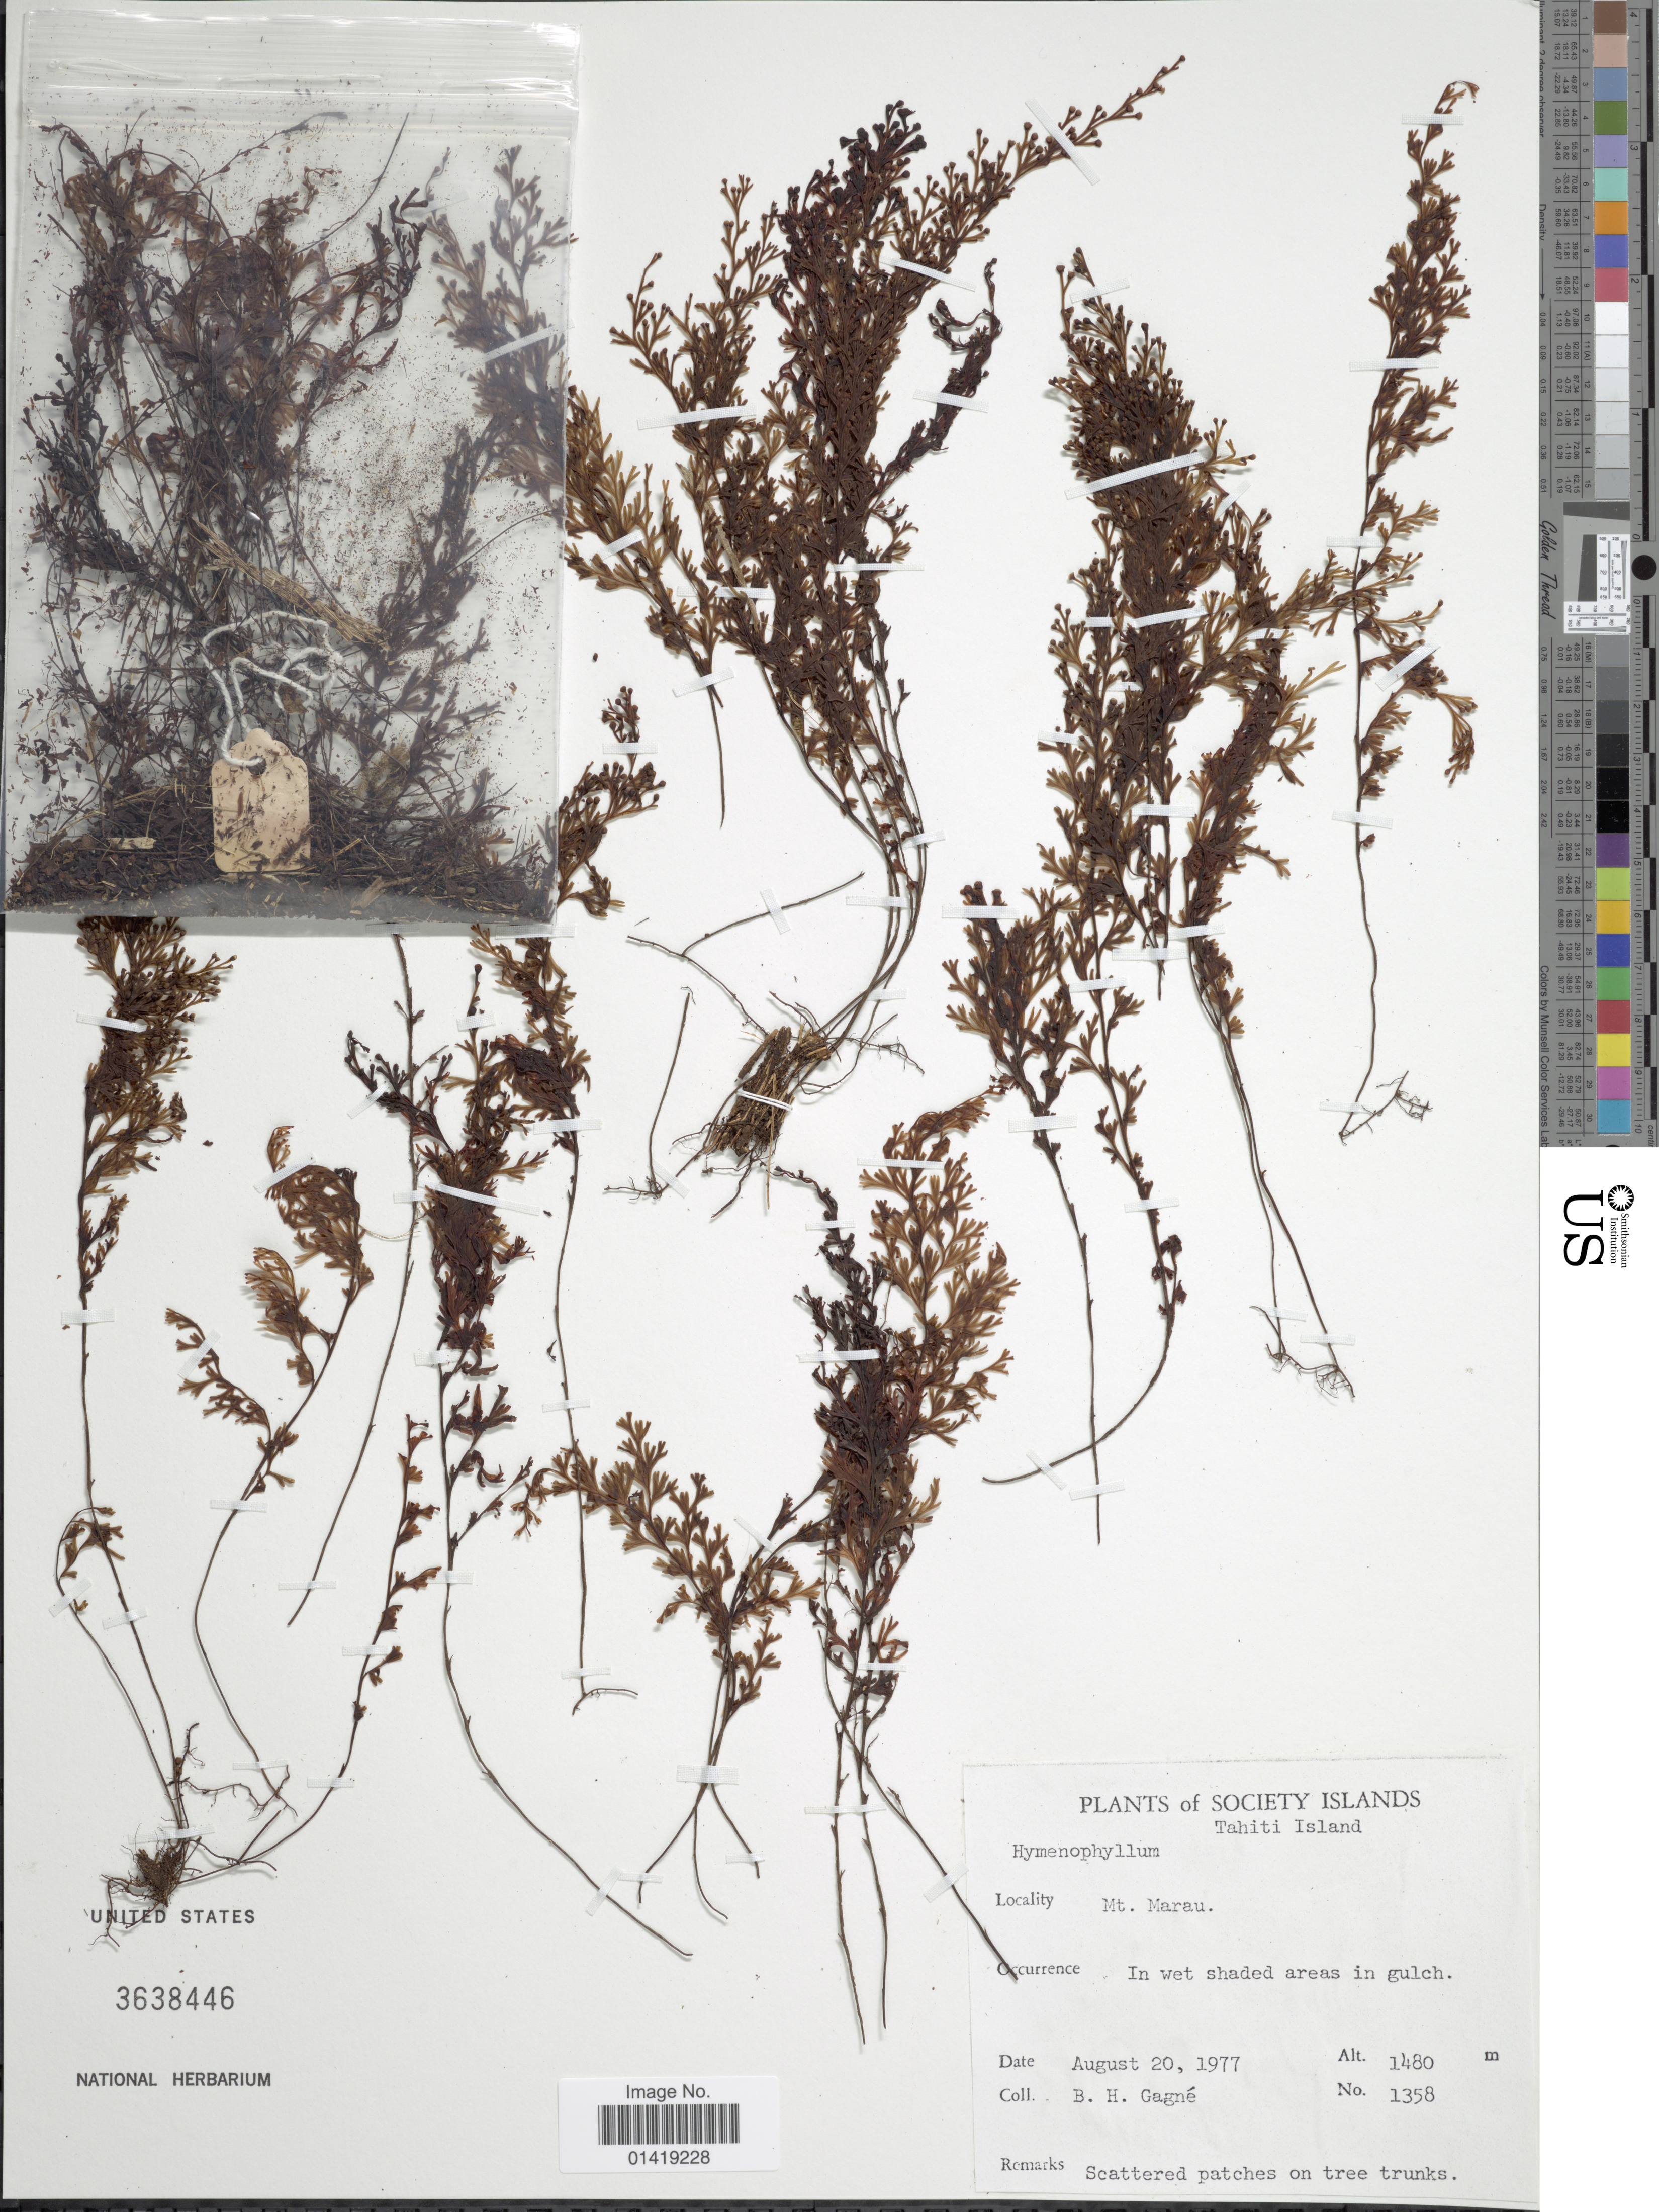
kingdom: Plantae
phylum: Tracheophyta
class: Polypodiopsida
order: Hymenophyllales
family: Hymenophyllaceae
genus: Hymenophyllum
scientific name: Hymenophyllum polyanthos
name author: (Sw.) Sw.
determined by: Florence, J.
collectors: B. H. Gagné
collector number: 1358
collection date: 1977-08-20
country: French Polynesia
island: Tahiti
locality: Society Islands Tahiti Island Mt. Marau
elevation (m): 1480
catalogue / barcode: US 3638446